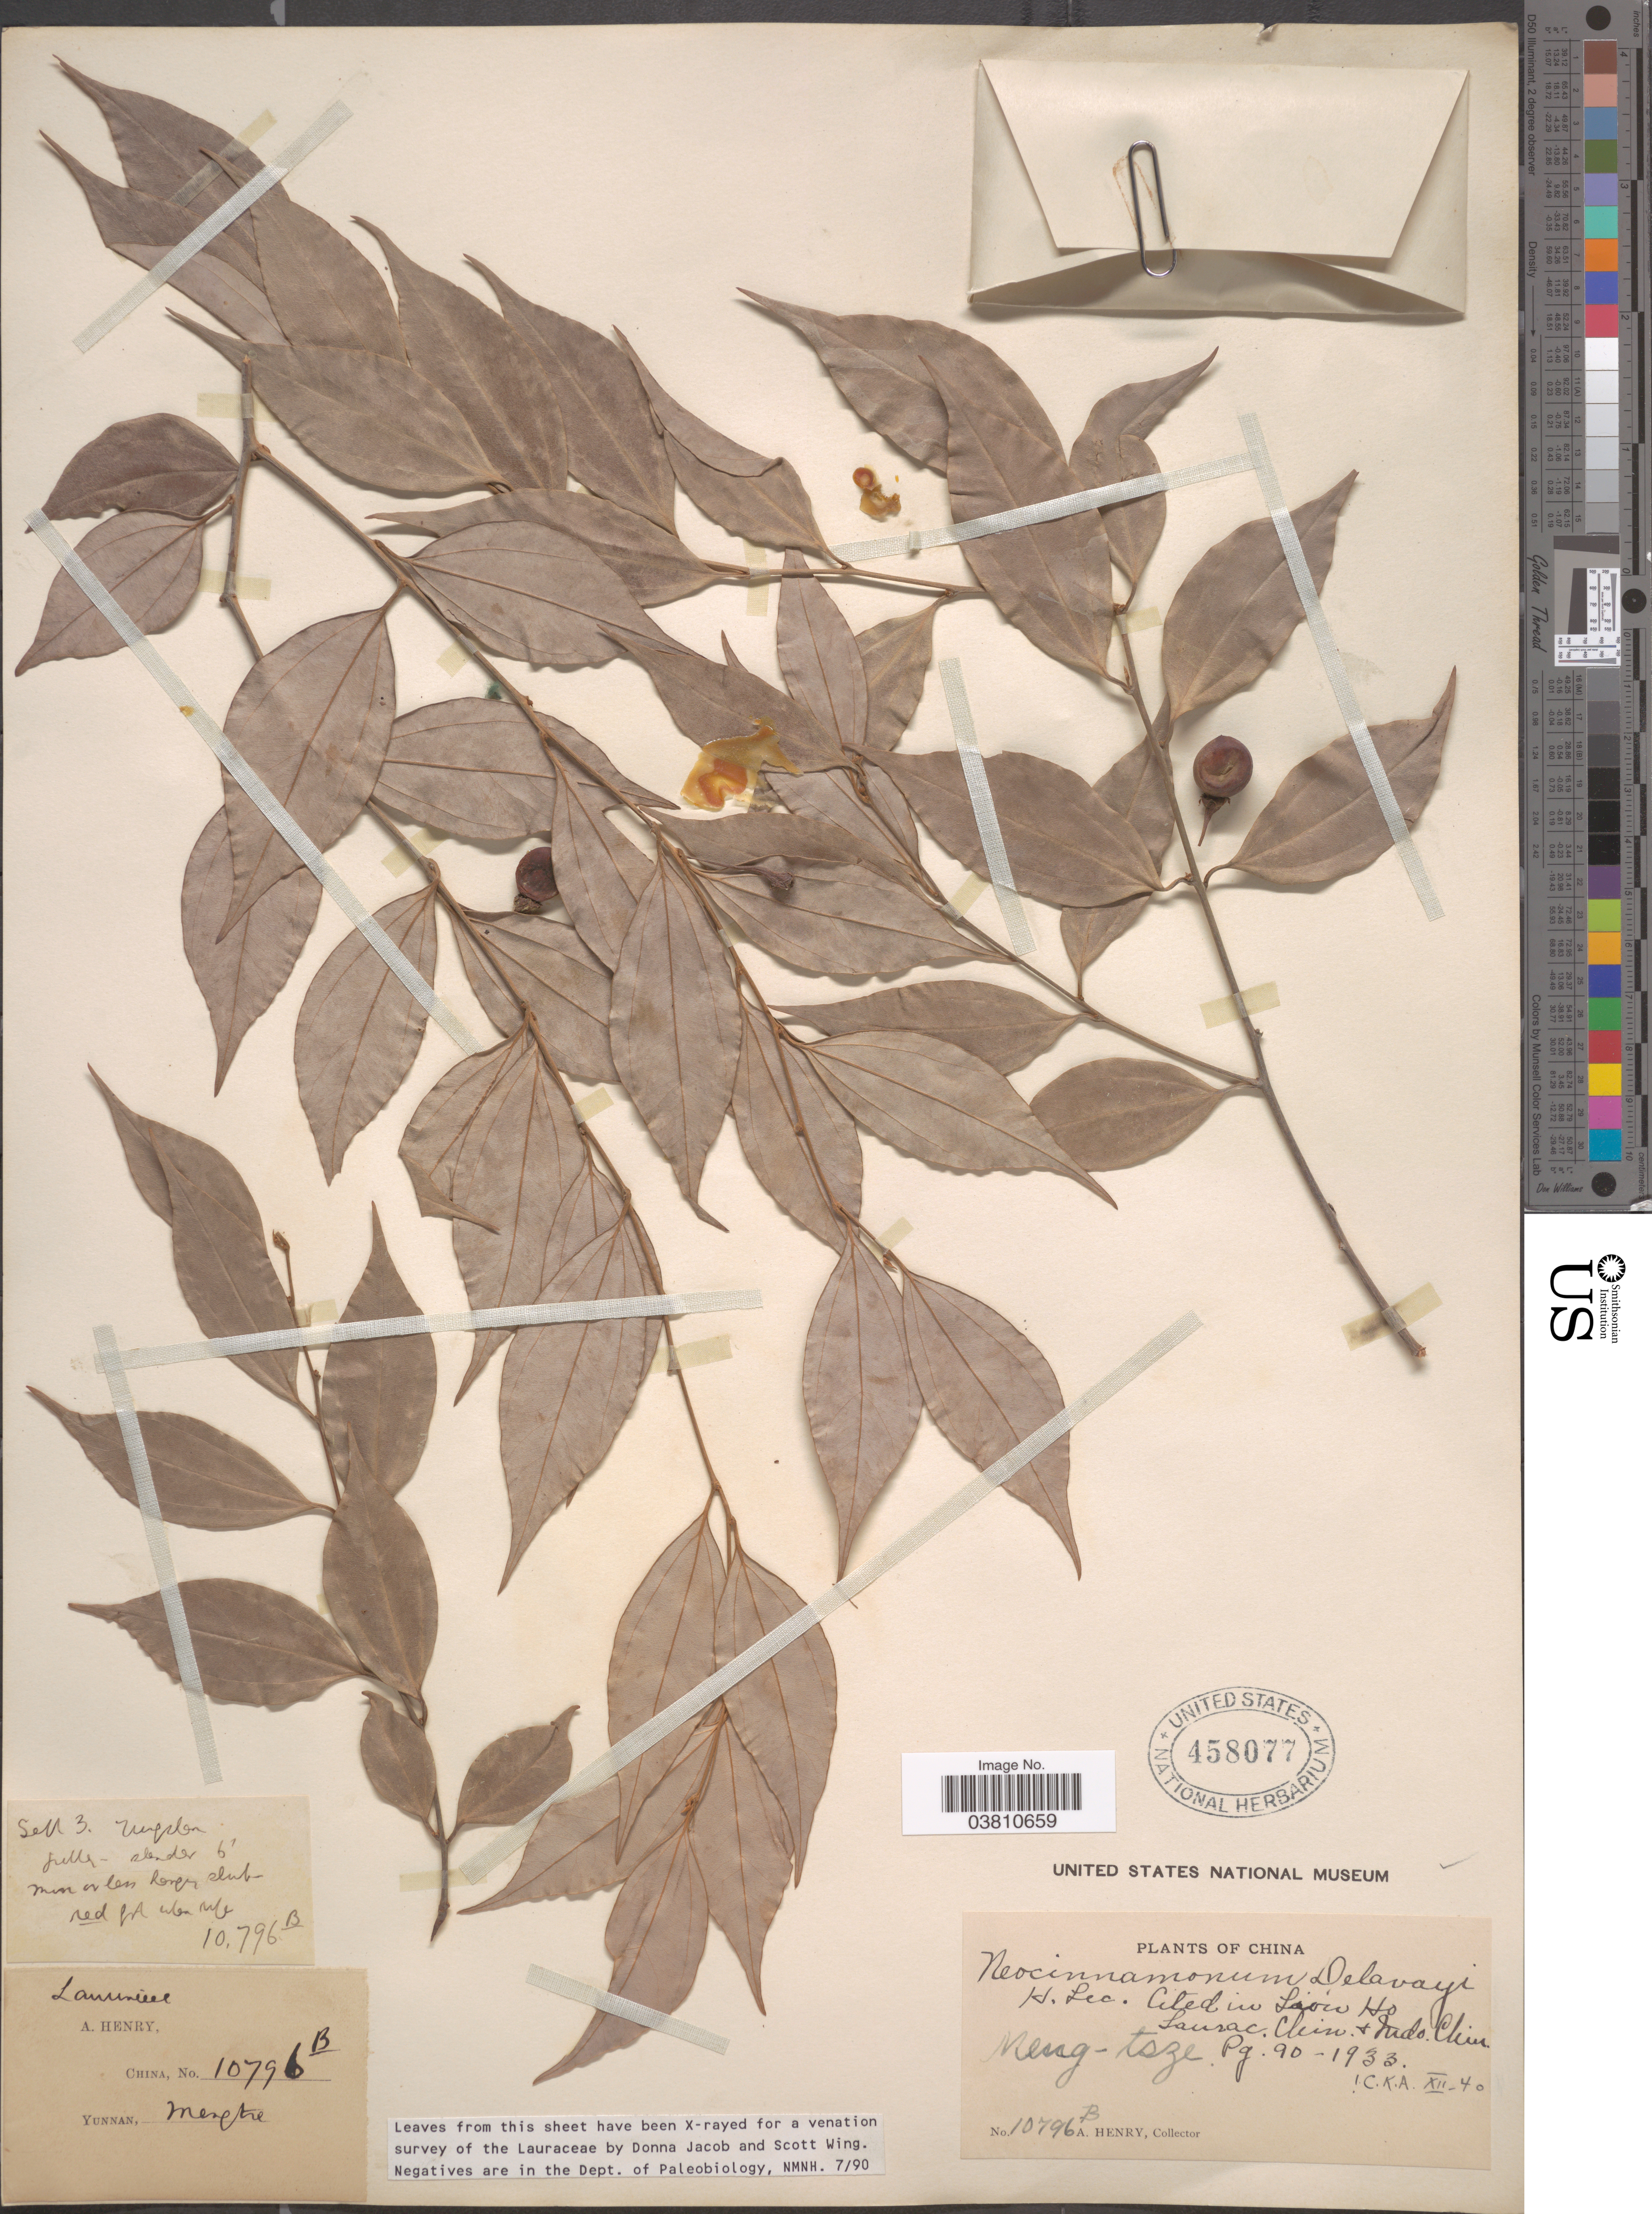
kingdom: Plantae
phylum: Tracheophyta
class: Magnoliopsida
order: Laurales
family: Lauraceae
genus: Neocinnamomum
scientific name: Neocinnamomum delavayi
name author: H. Liu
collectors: A. Henry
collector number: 10796 B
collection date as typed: Transcribed d/m/y: /9/3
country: China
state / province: Yunnan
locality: Meng-tsze.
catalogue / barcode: US 458077